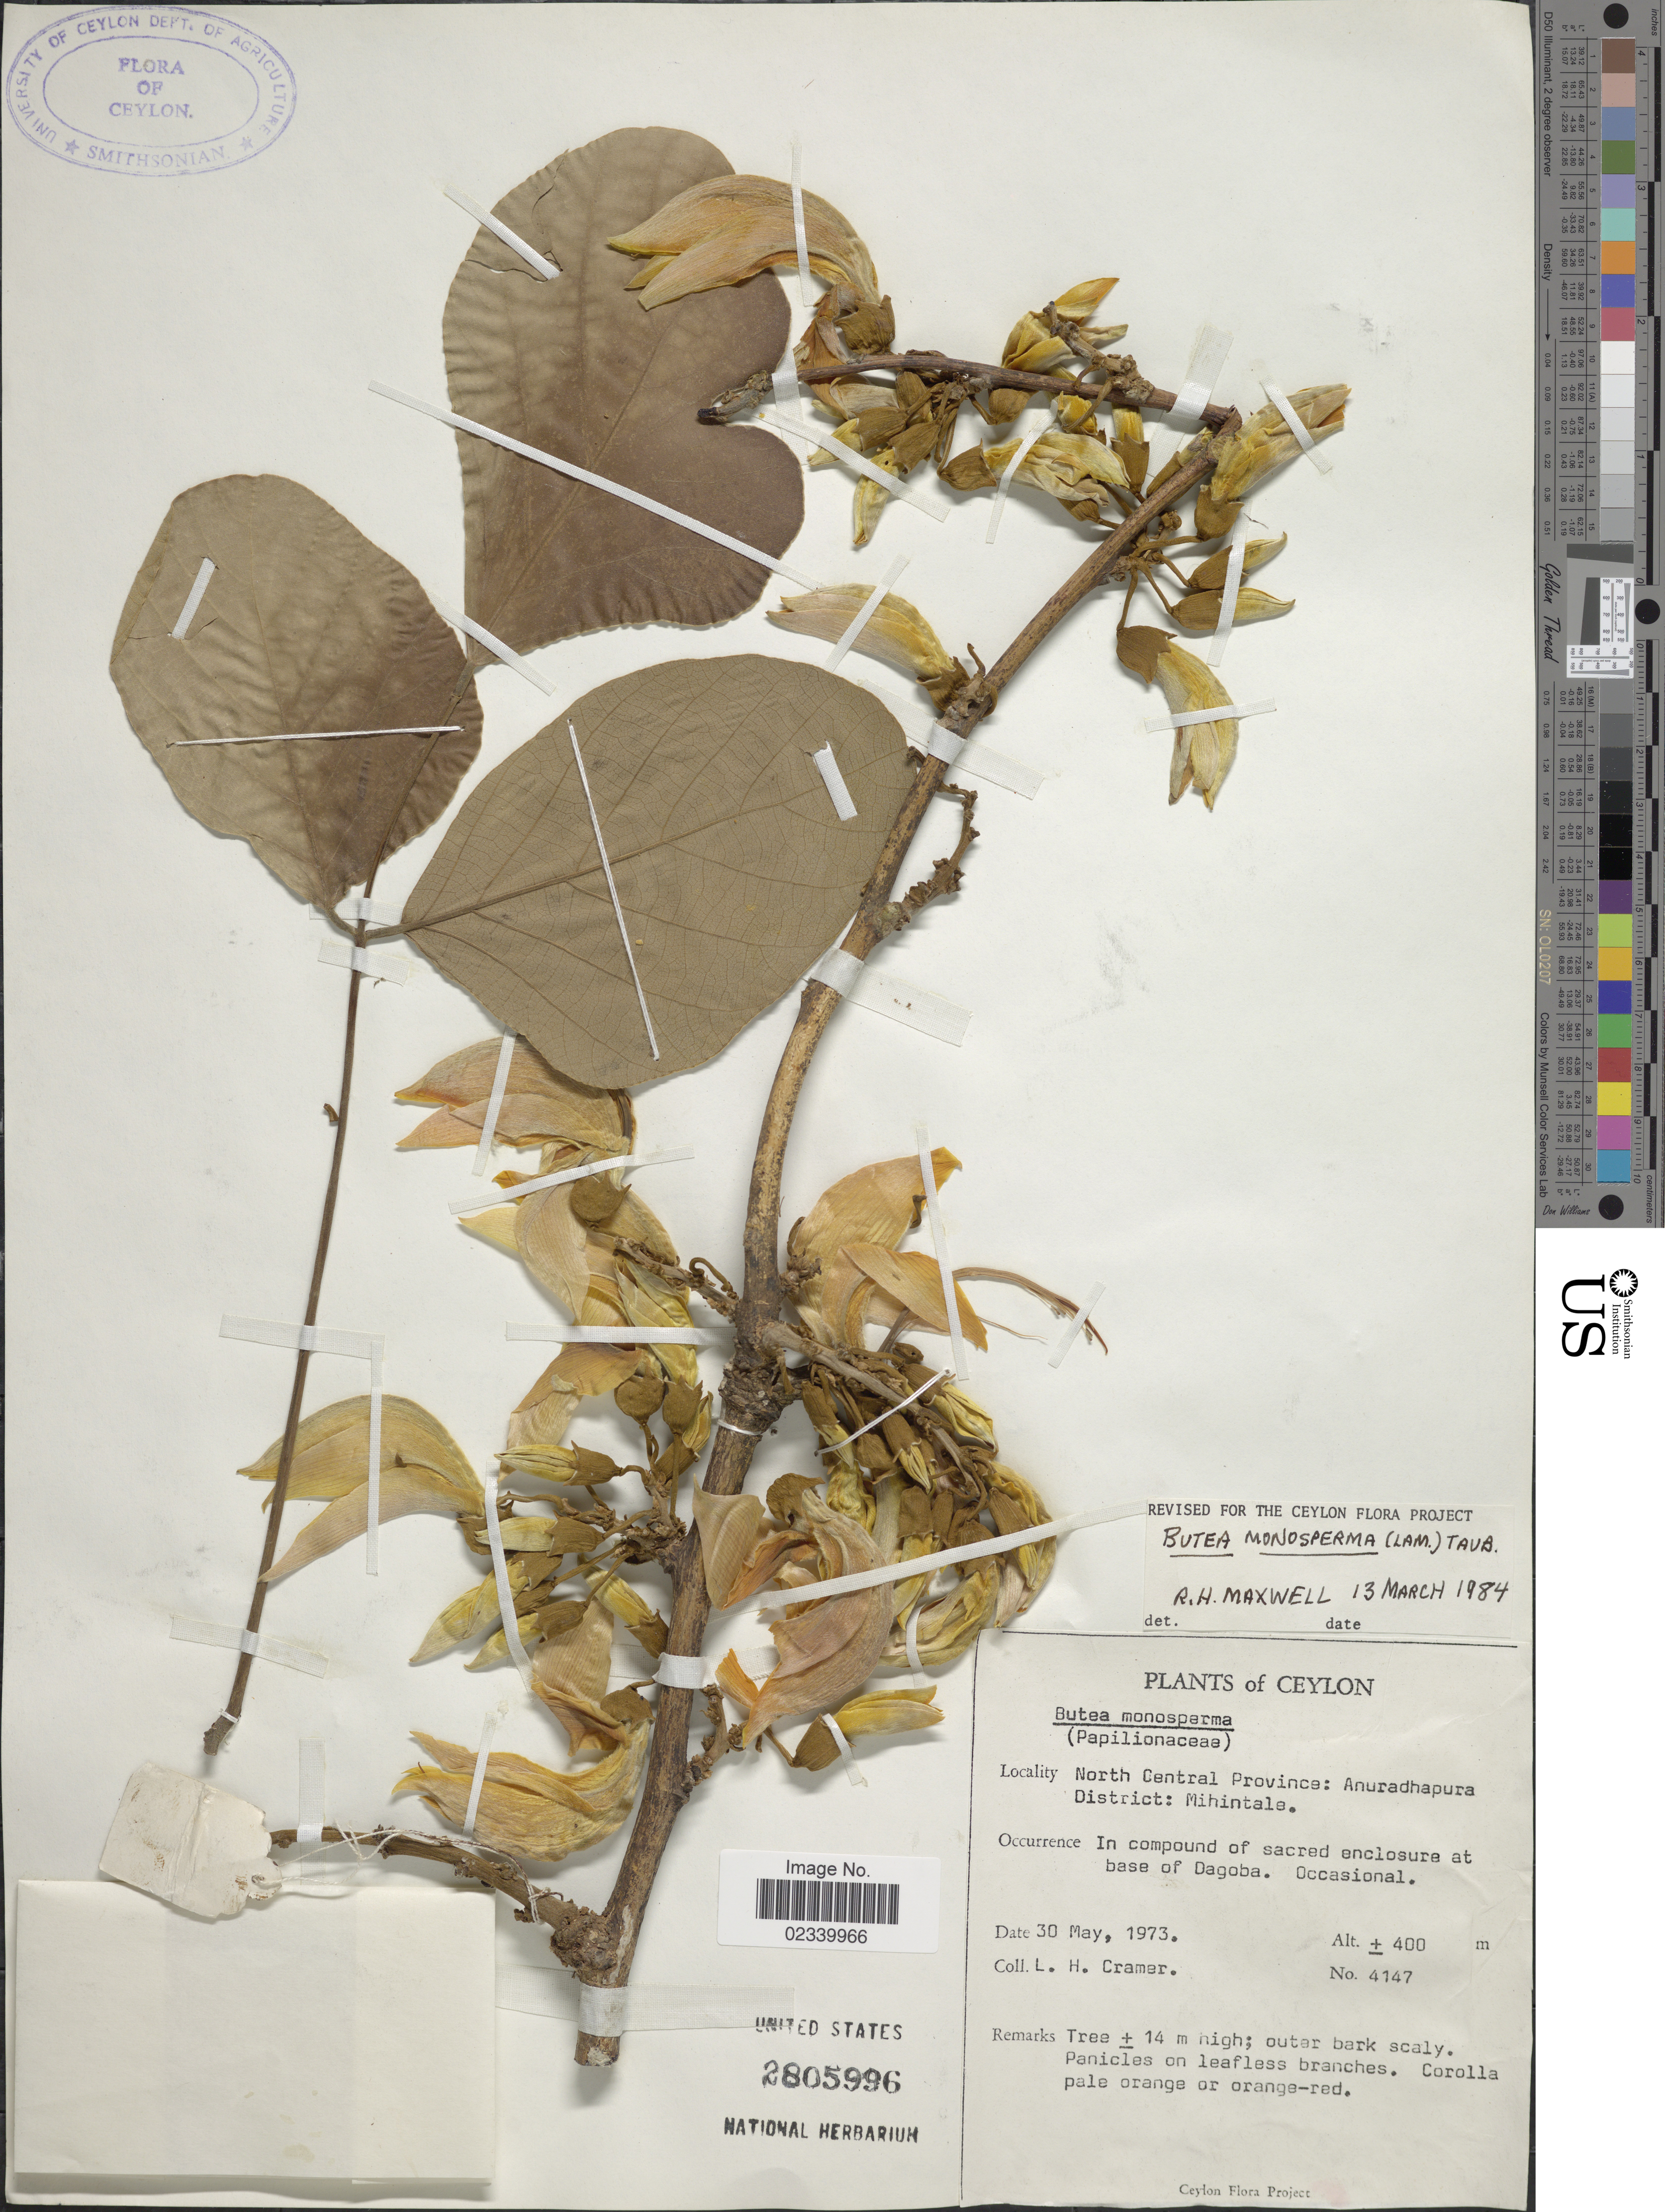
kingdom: Plantae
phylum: Tracheophyta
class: Magnoliopsida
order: Fabales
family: Fabaceae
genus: Butea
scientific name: Butea monosperma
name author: (Lam.) Taub.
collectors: L. H. Cramer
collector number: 4147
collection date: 1973-05-30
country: Sri Lanka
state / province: North Central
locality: Ceylon; Anuradhapura District; Mihintale, In compound of sacred at base of Dagoba. Occasional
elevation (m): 400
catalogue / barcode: US 2805996